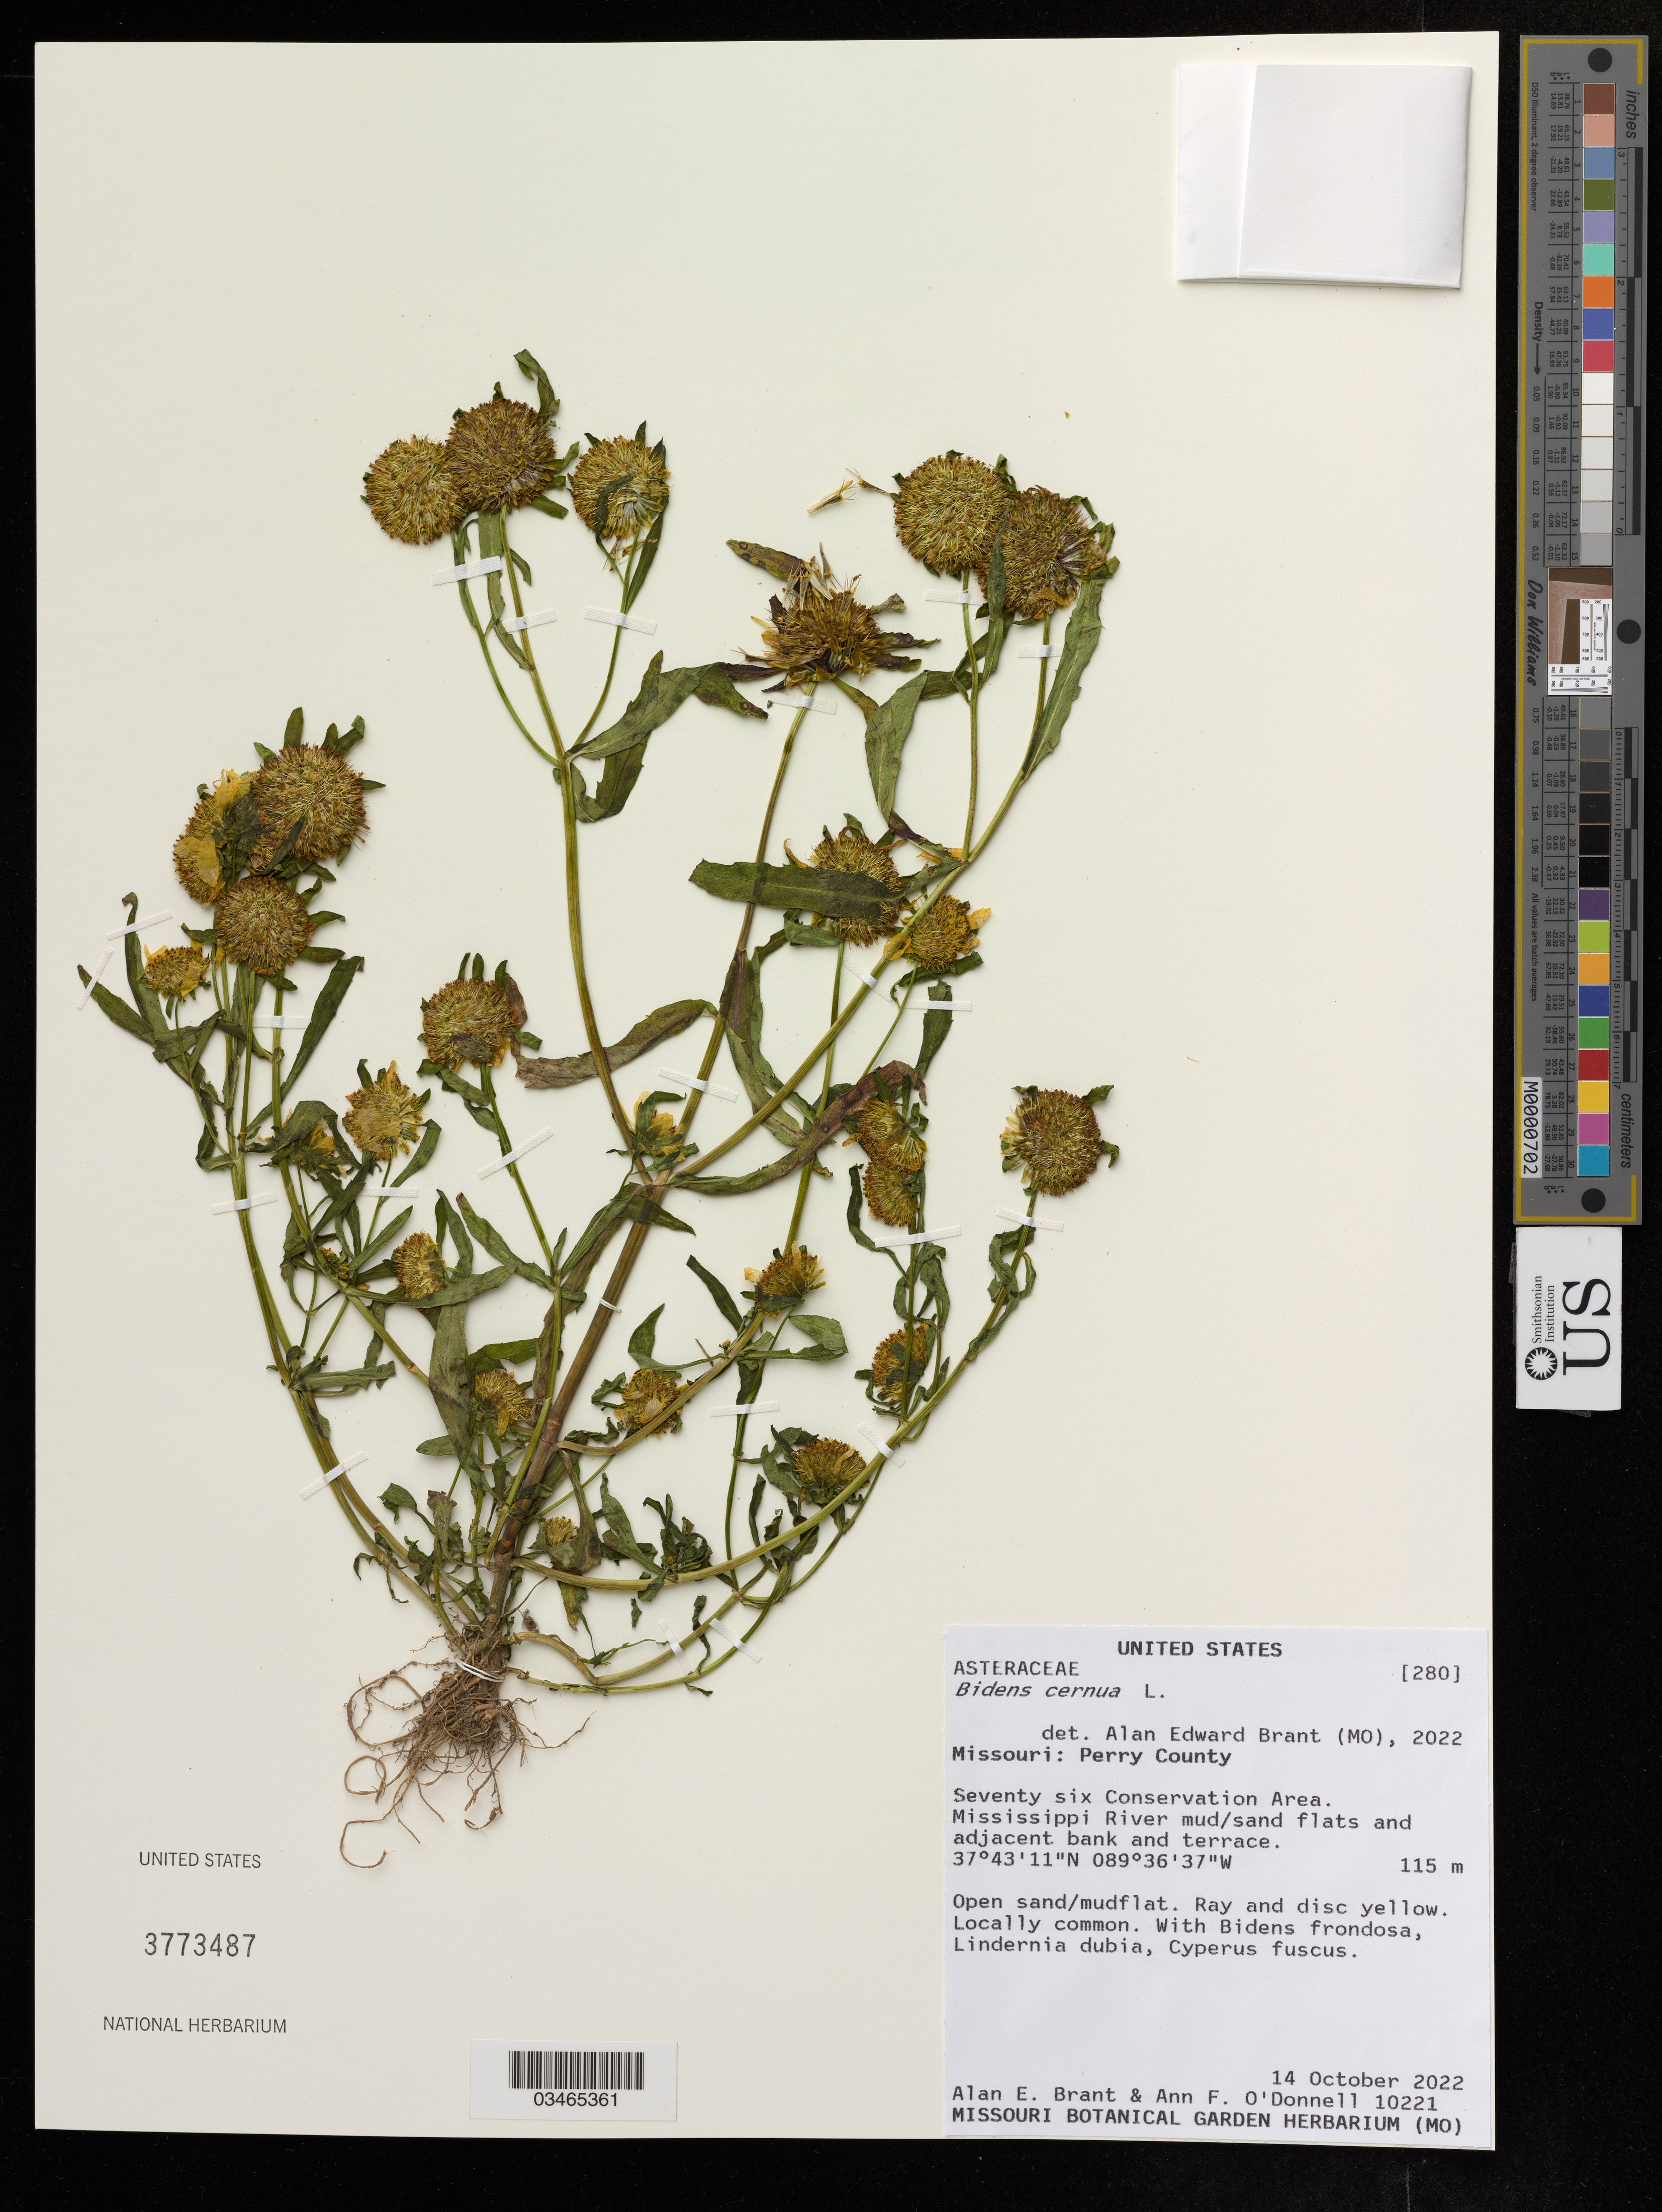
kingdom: Plantae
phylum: Tracheophyta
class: Magnoliopsida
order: Asterales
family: Asteraceae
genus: Bidens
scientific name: Bidens cernua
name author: L.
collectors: A. Brant & A. O'Donnell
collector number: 10221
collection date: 2022-10-14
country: United States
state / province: Missouri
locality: Perry County. Seventy six Conservation Area. Mississippi River.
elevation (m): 115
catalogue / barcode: US 3773487